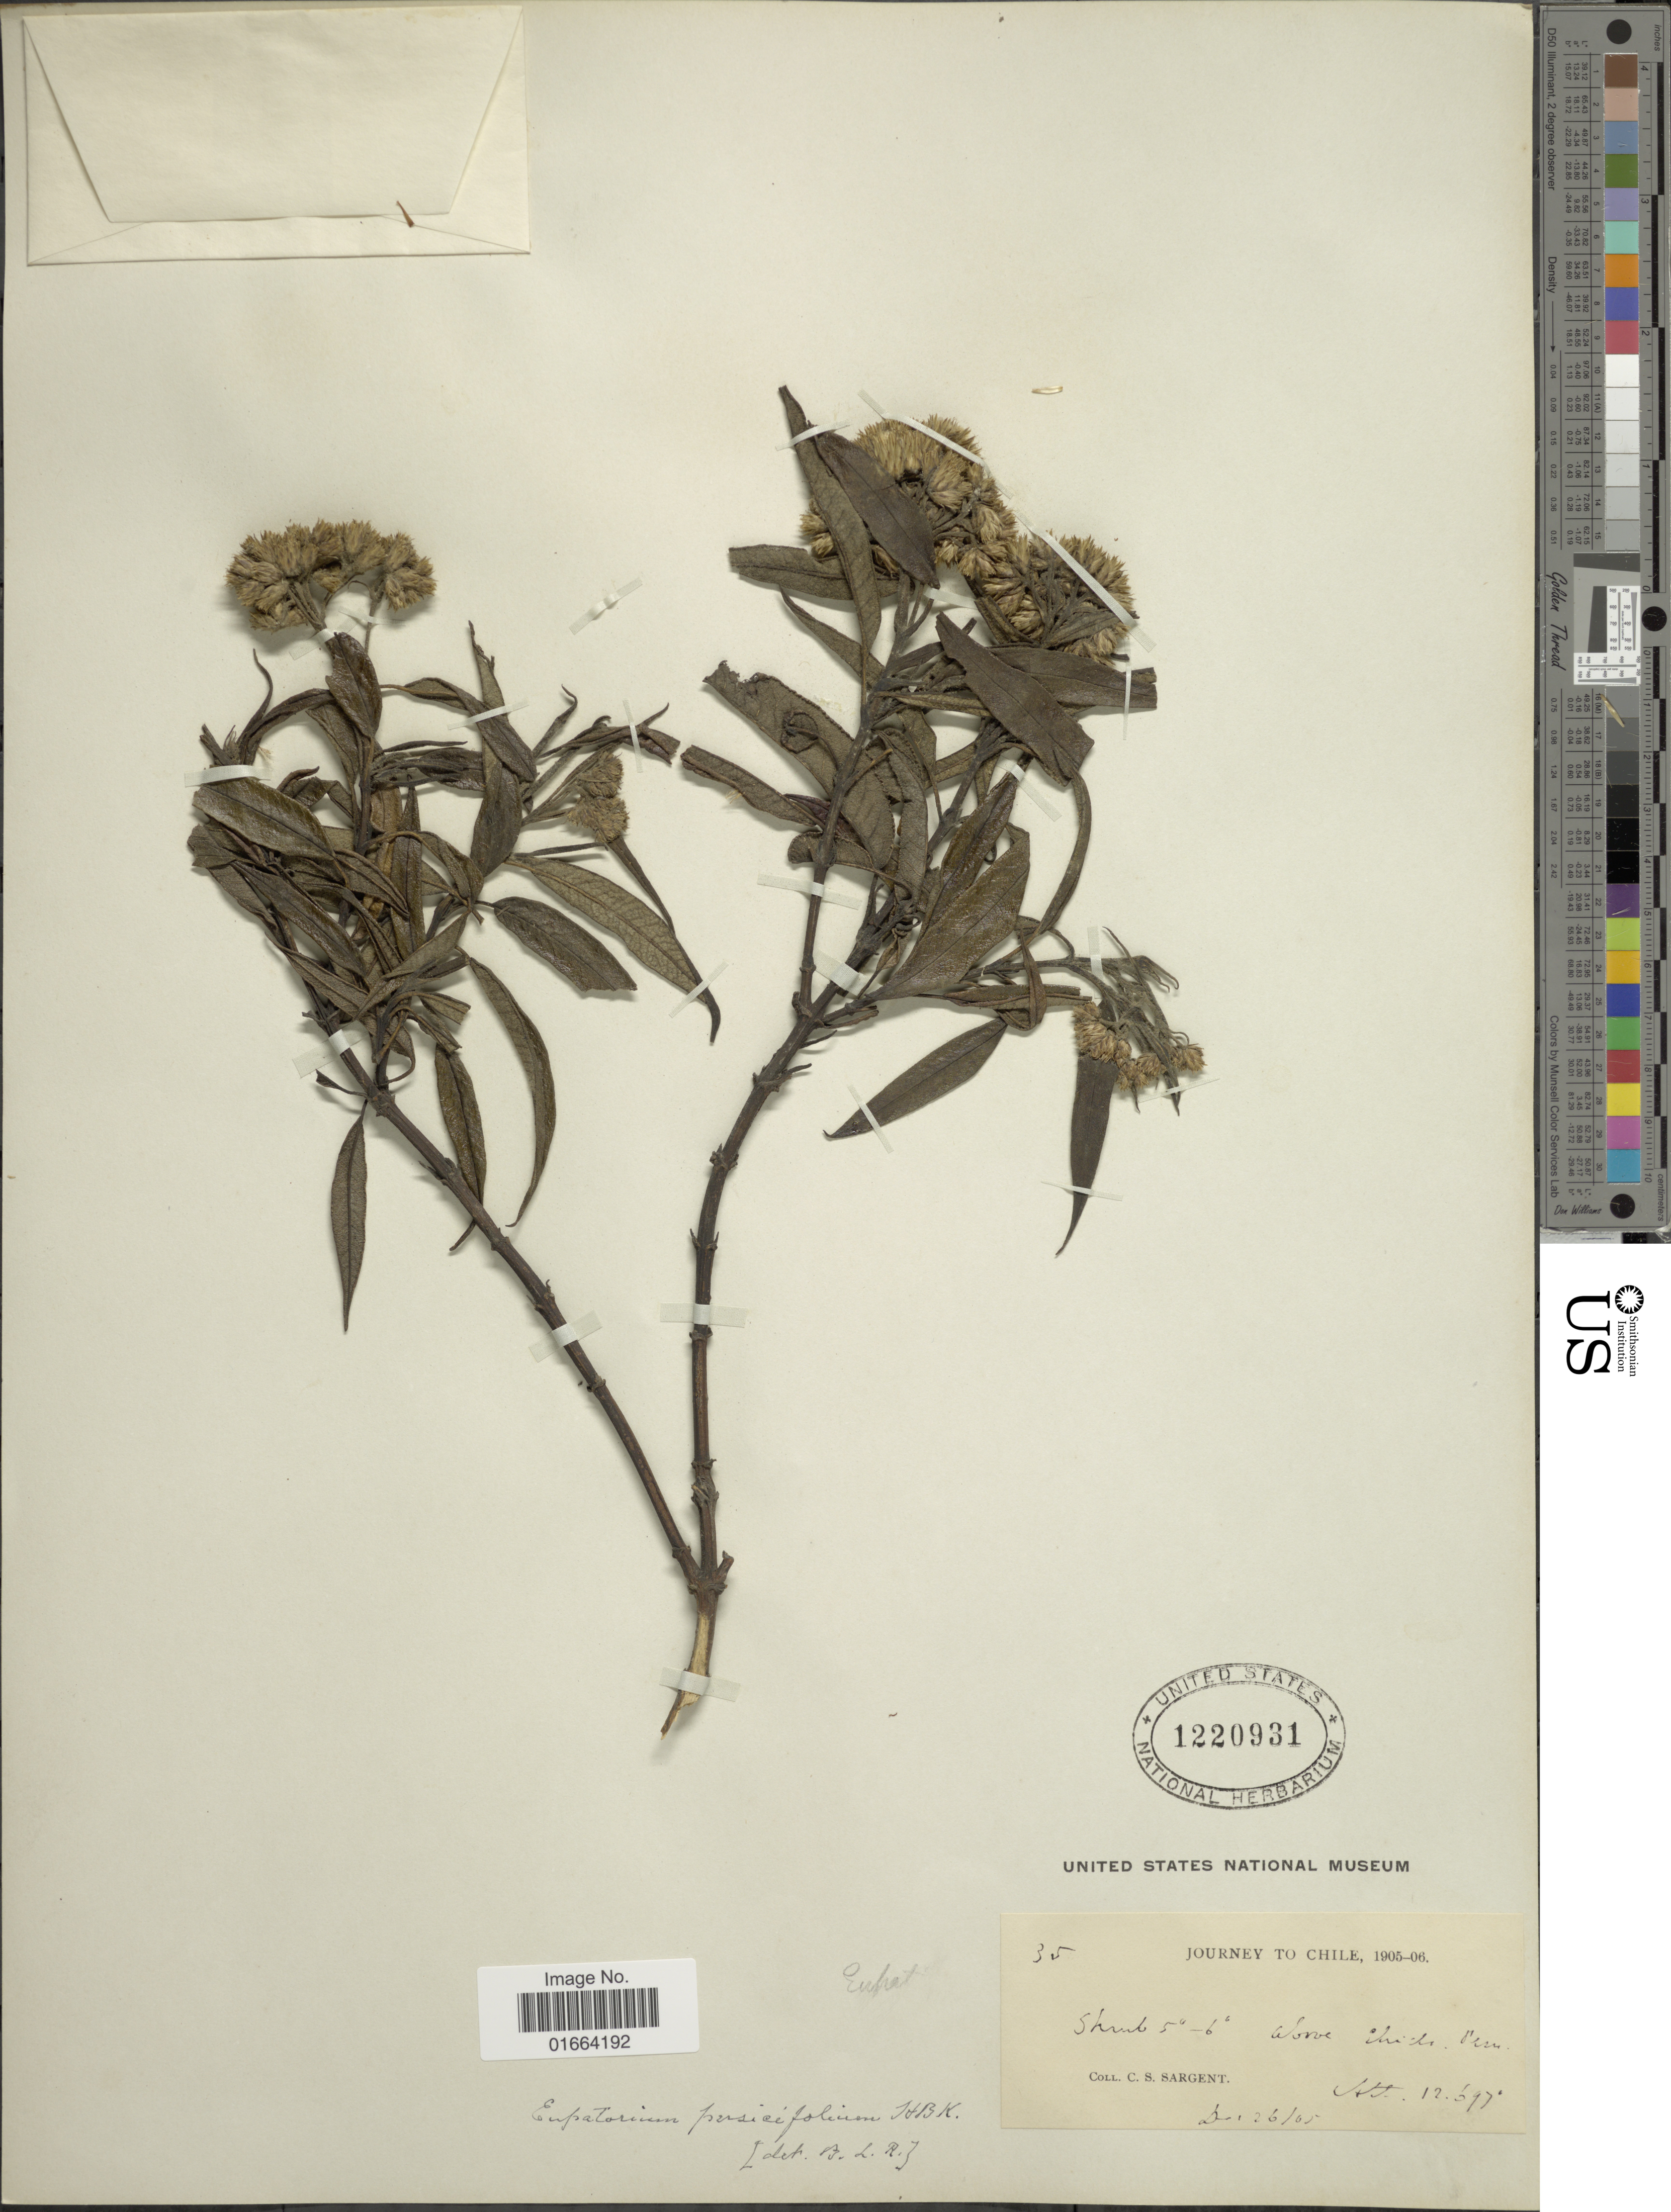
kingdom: Plantae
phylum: Tracheophyta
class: Magnoliopsida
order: Asterales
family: Asteraceae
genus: Aristeguietia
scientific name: Aristeguietia discolor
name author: (DC.) R.M. King & H. Rob.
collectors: C. S. Sargent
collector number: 35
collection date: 1905-05-26/1926-05-26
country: Chile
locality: Above Chili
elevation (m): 3870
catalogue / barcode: US 1220931